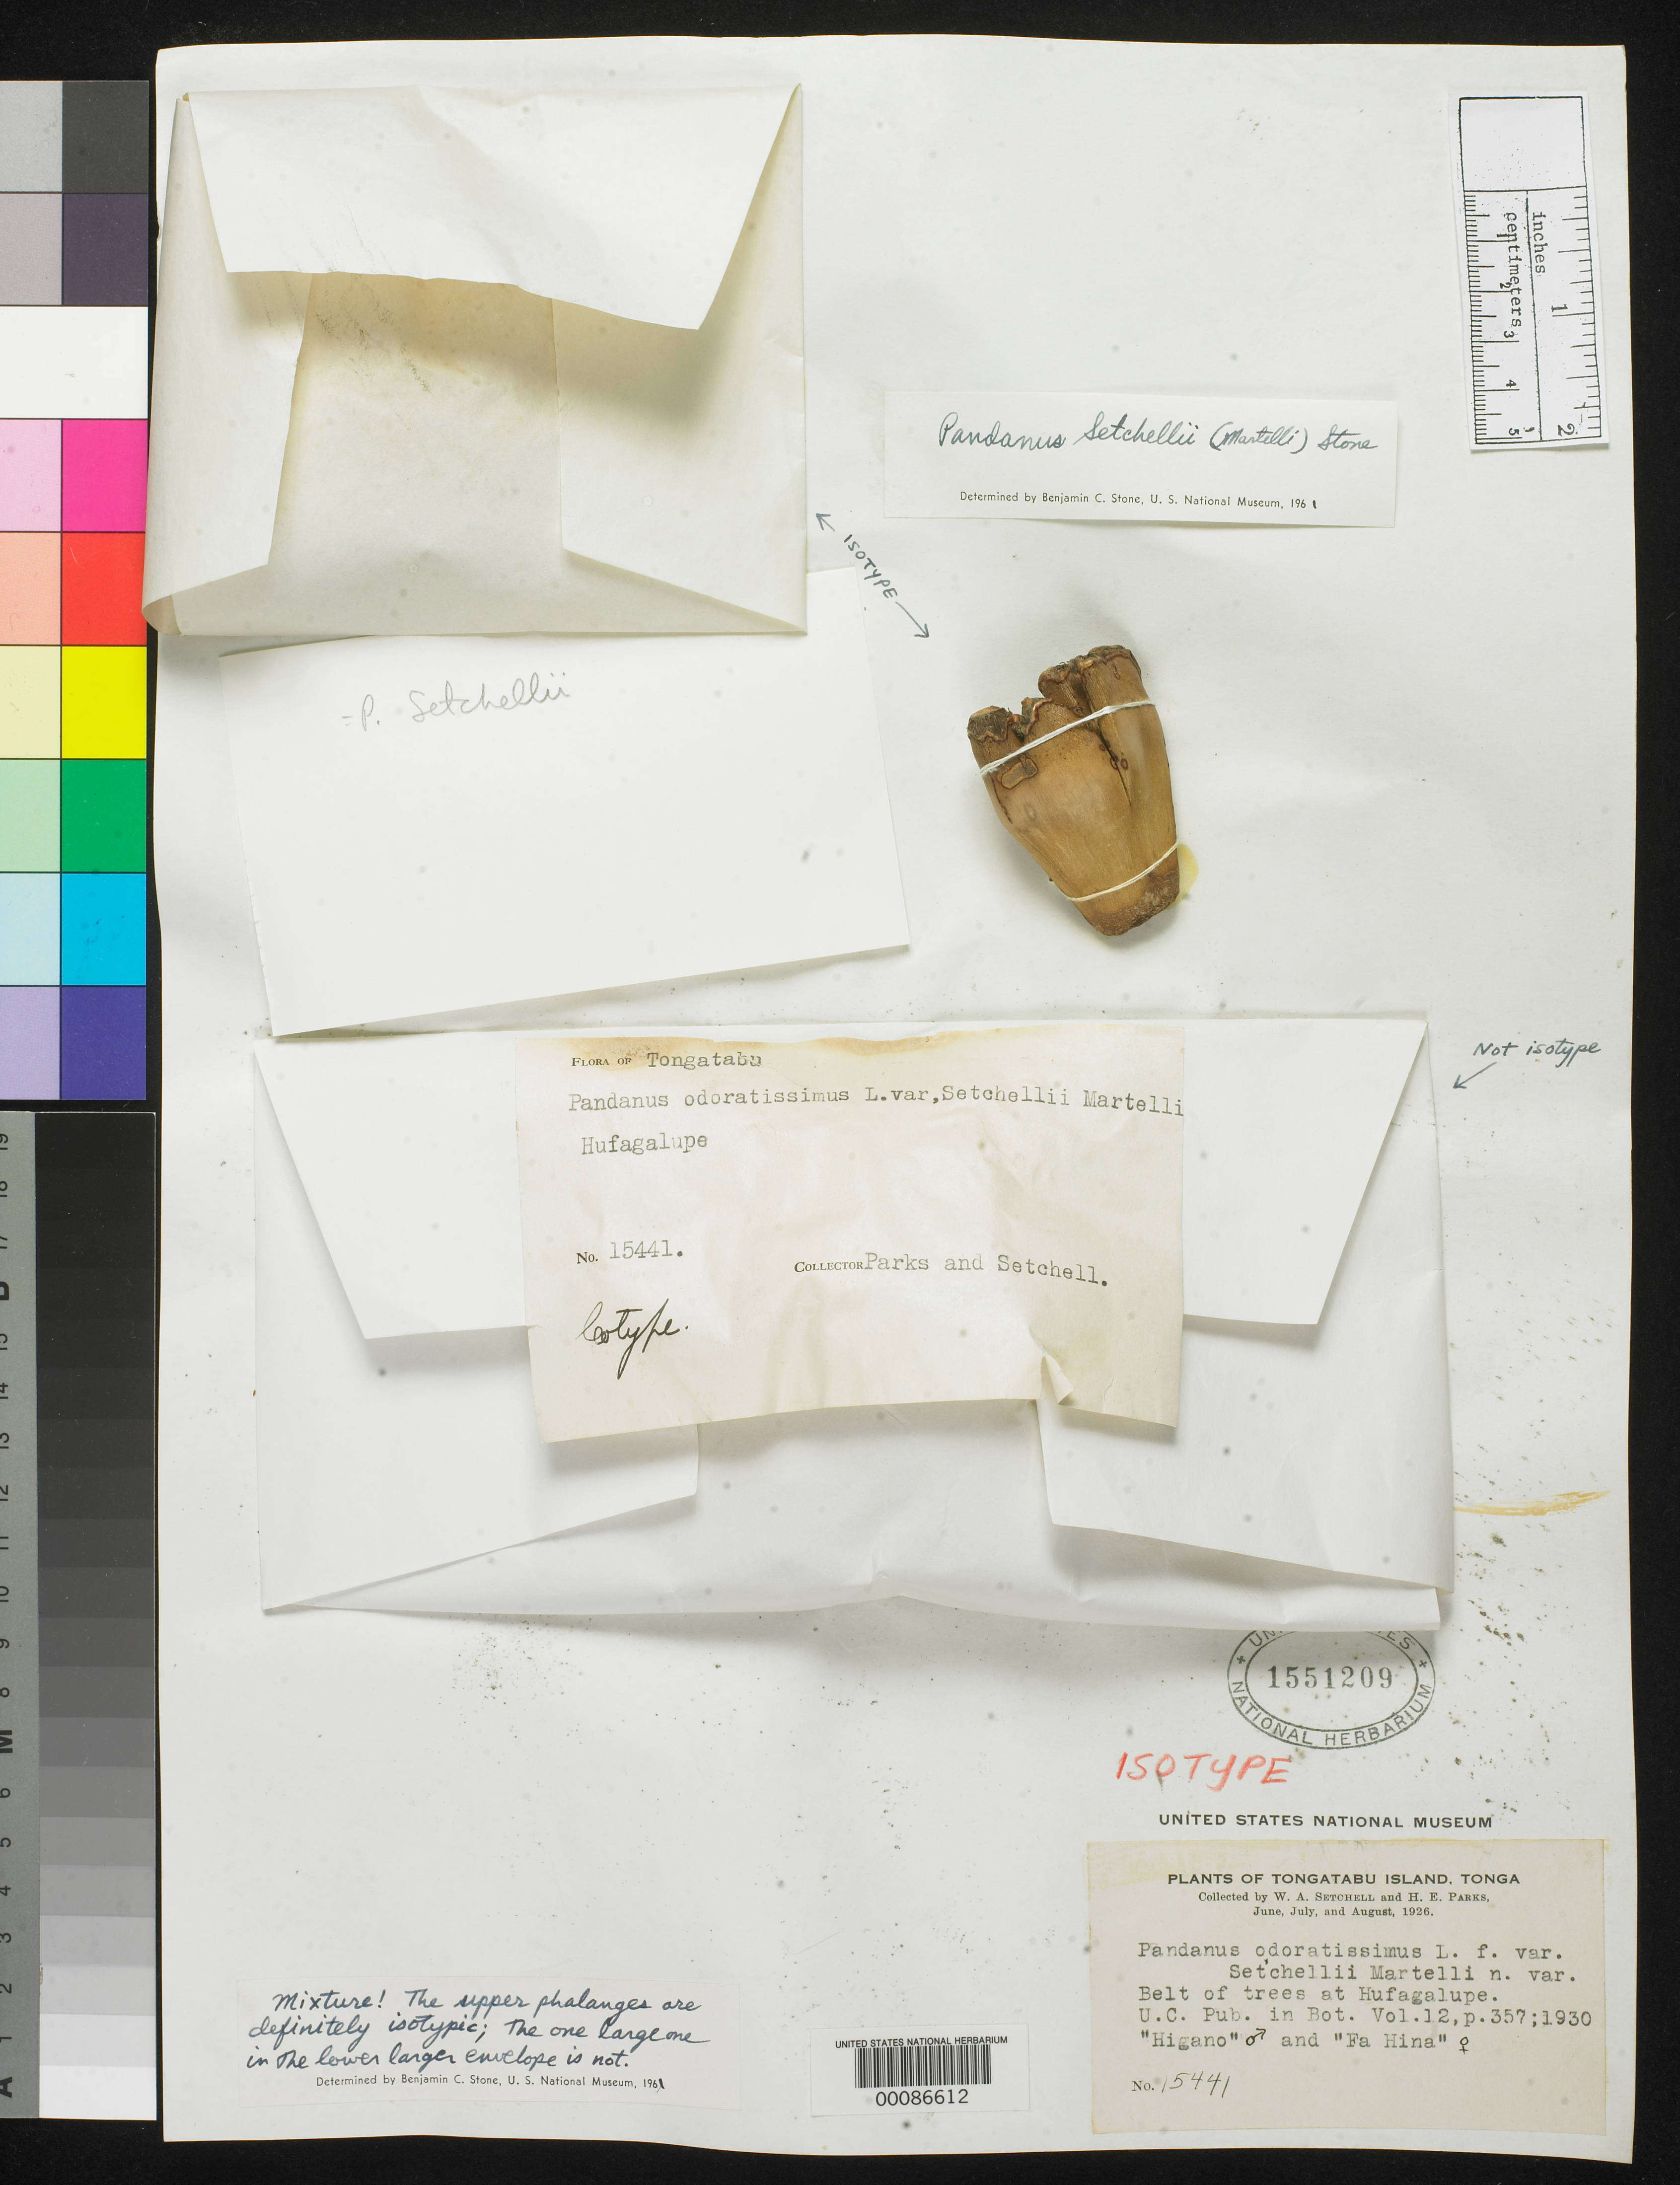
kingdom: Plantae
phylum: Tracheophyta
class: Liliopsida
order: Pandanales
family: Pandanaceae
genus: Pandanus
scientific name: Pandanus odoratissimus var. setchellii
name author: Martelli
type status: Isosyntype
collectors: W. Setchell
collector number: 15441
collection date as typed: Jun 1926 to -- Aug 1926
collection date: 1926-06/1926-08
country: Tonga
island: Tongatapu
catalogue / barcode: US 1551209